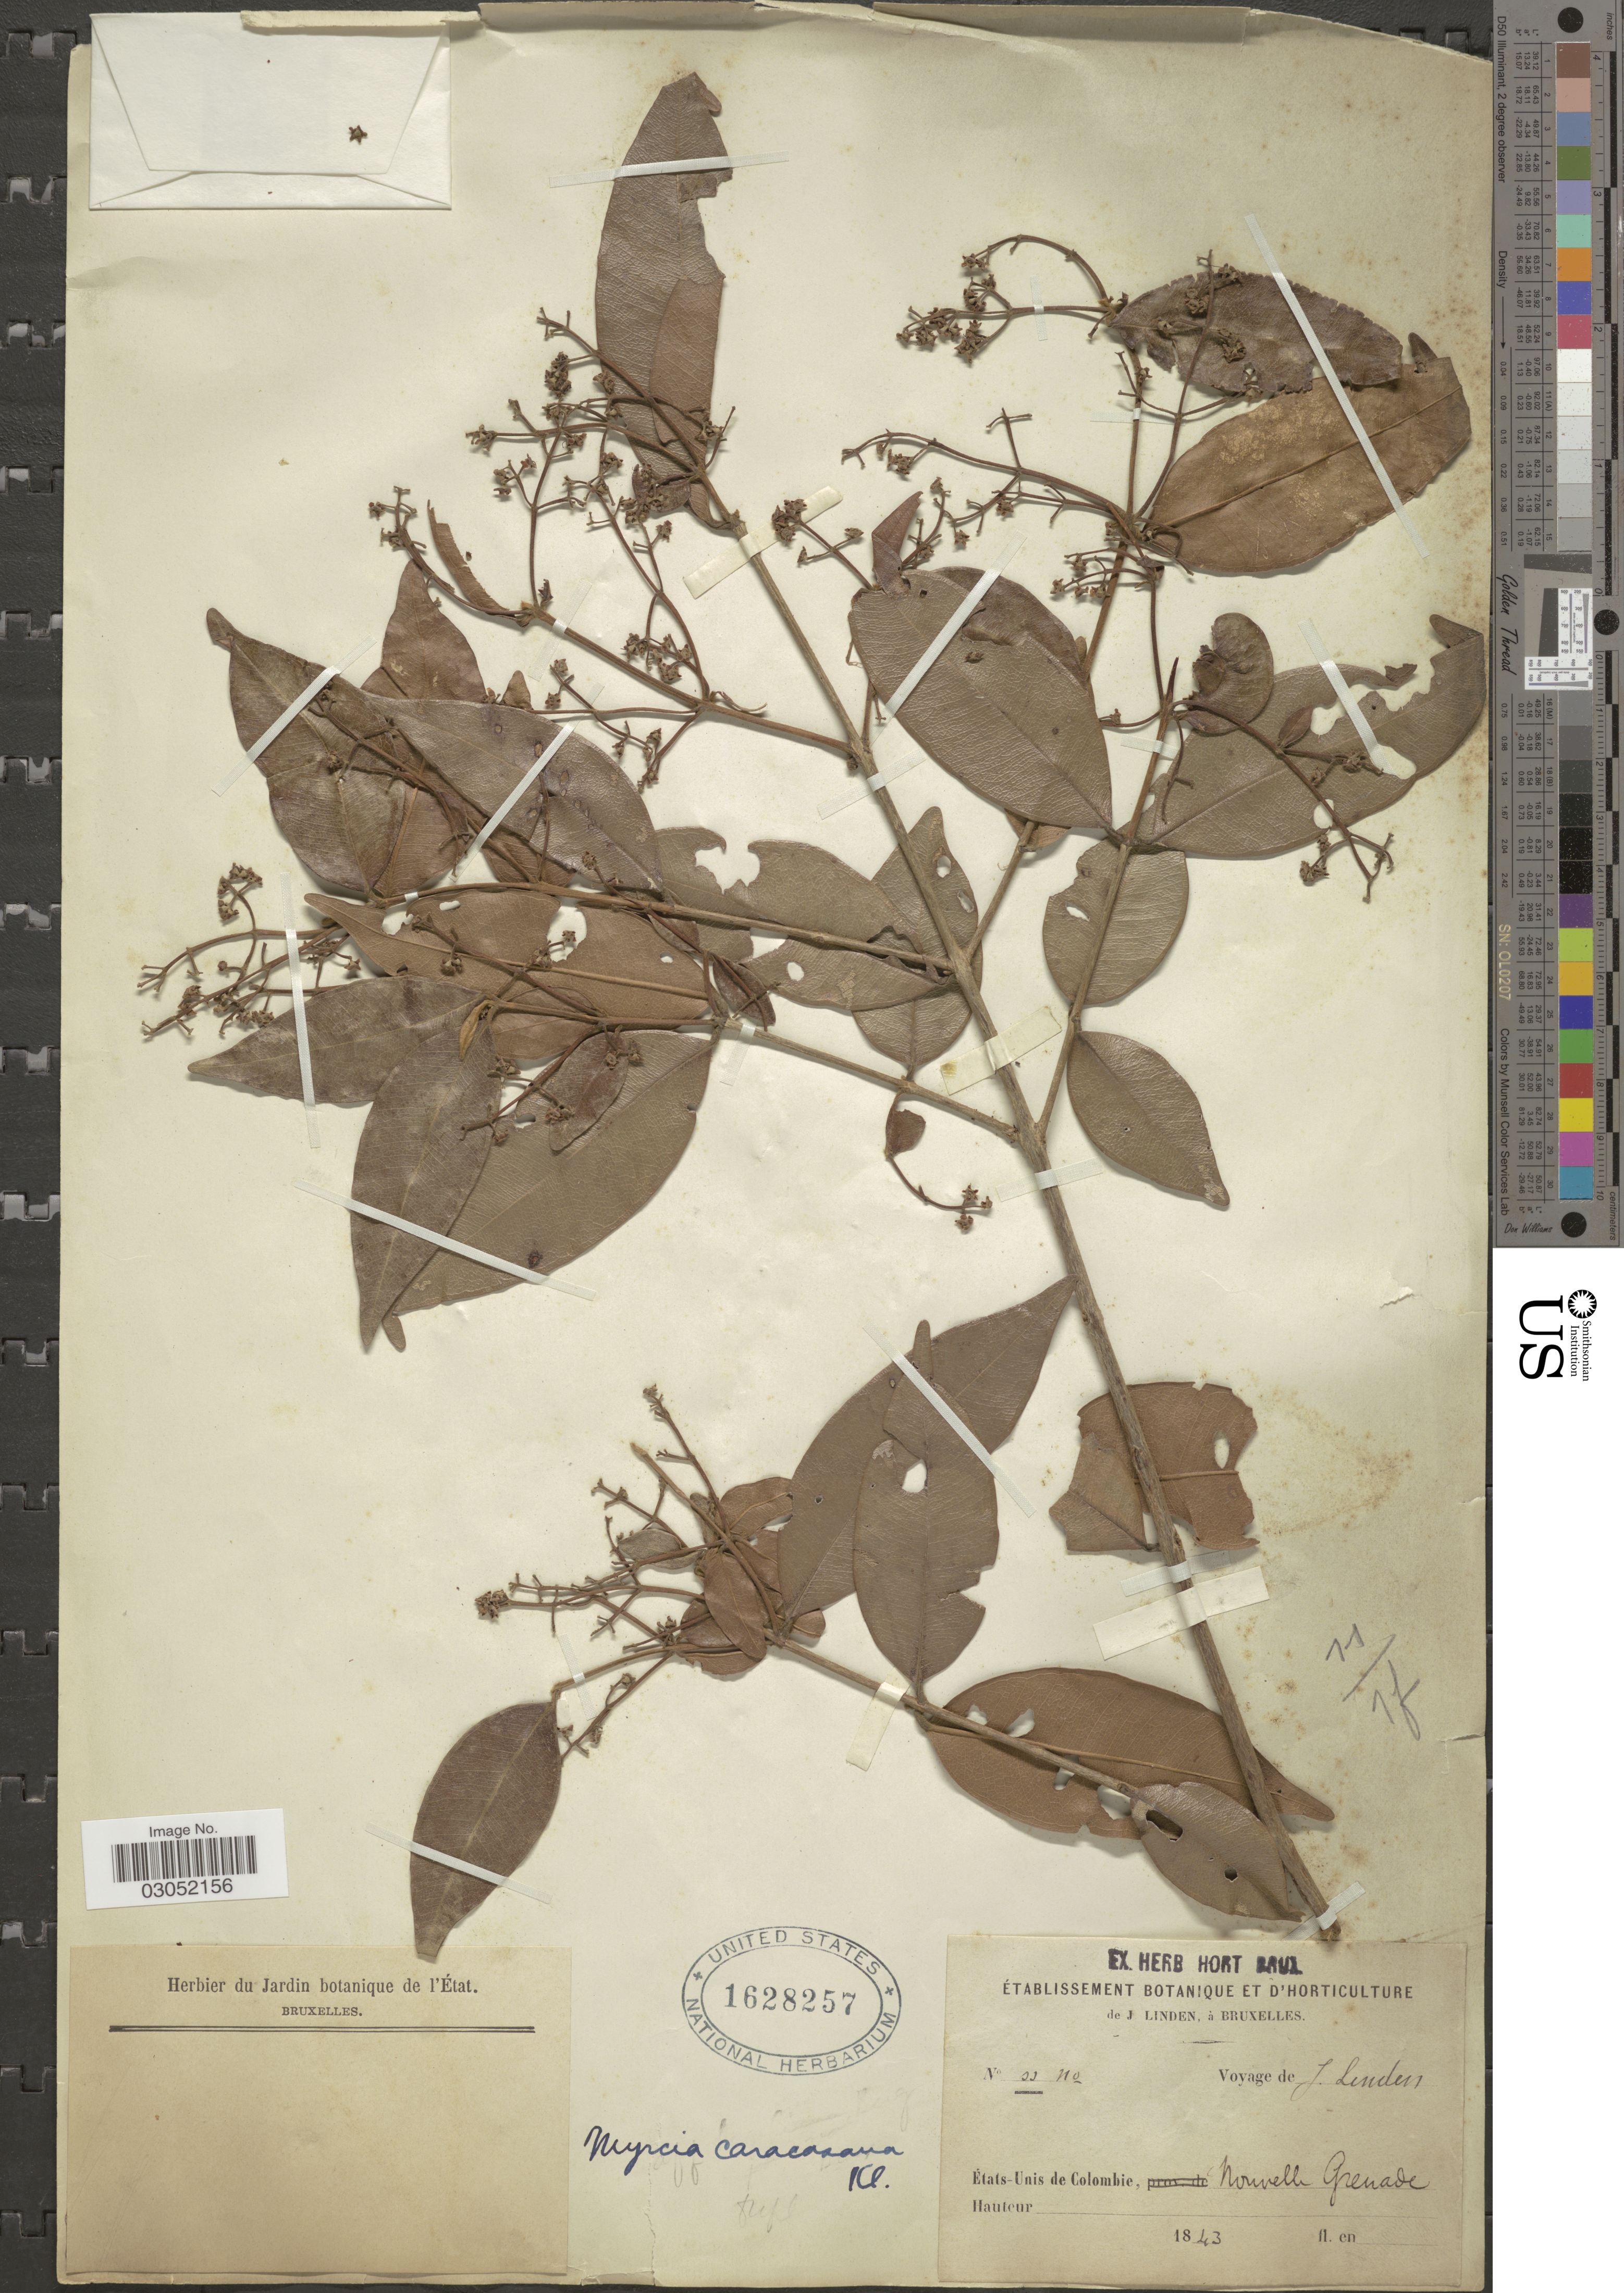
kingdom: Plantae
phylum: Tracheophyta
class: Magnoliopsida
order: Myrtales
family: Myrtaceae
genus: Myrcia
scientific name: Myrcia caracasana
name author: O. Berg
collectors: J. Linden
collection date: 1843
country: Colombia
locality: États-Unis de Colombie, Nouvelle Grenade.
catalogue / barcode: US 1628257